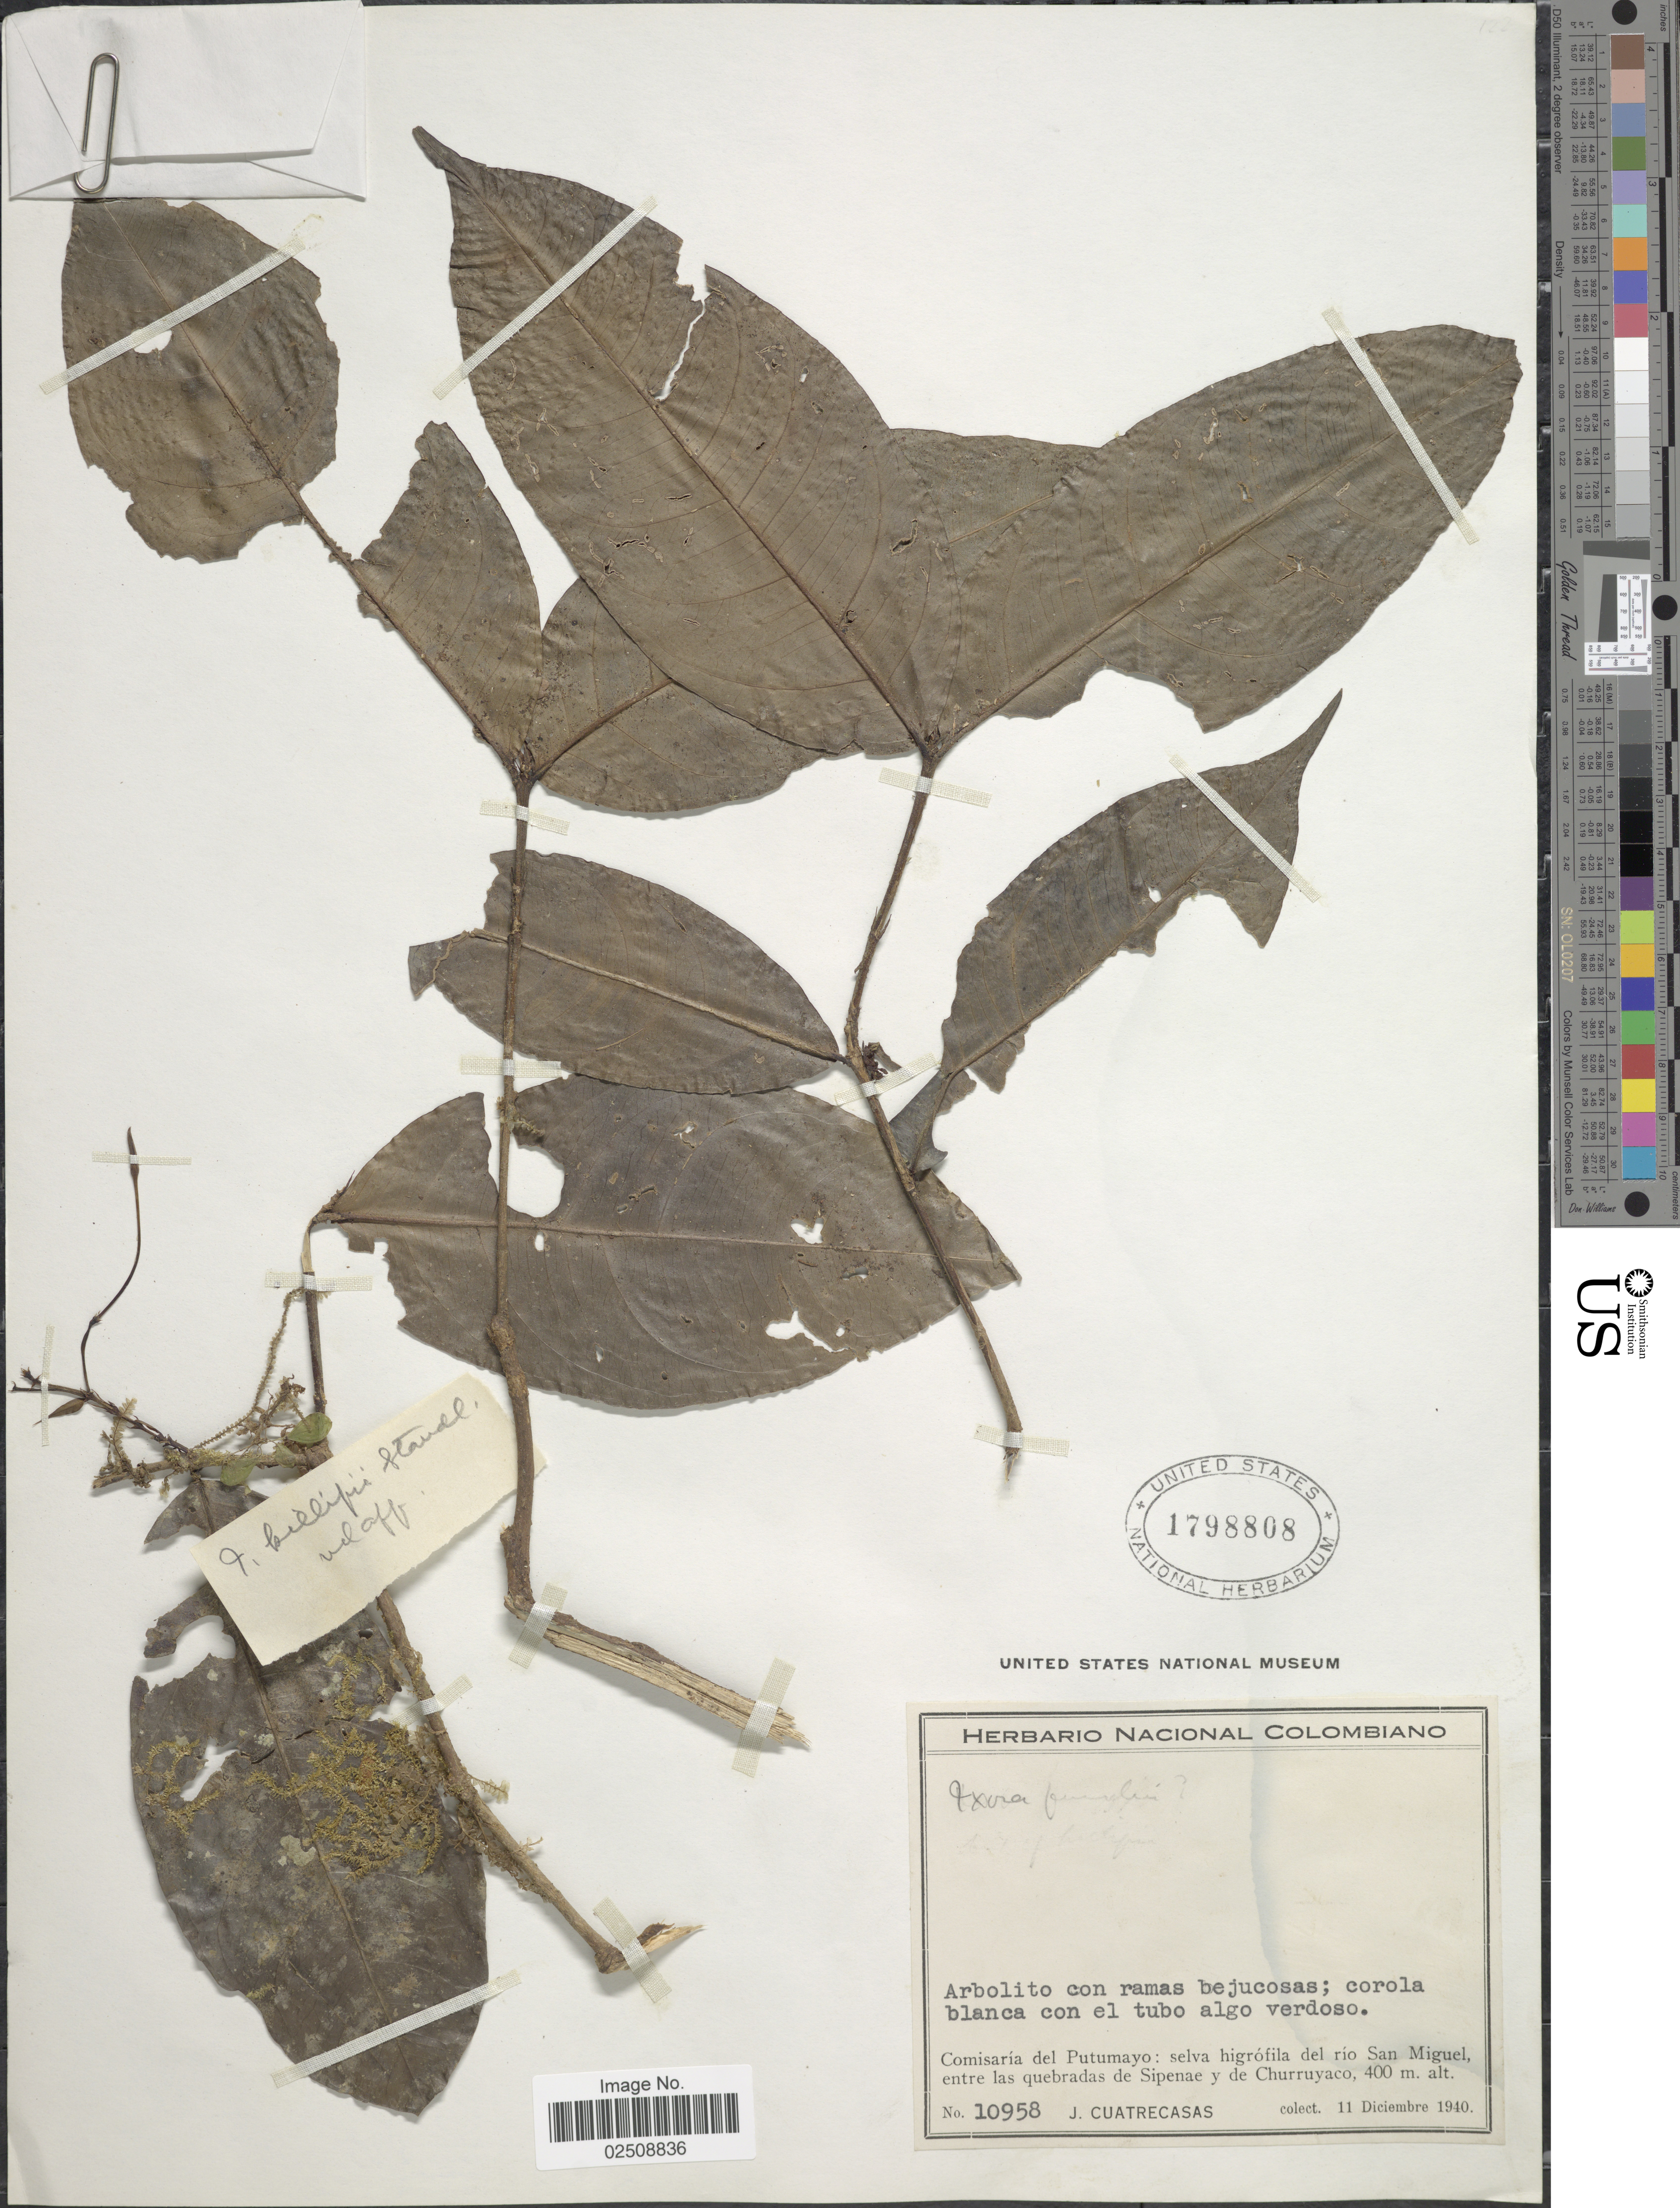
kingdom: Plantae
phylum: Tracheophyta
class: Magnoliopsida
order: Gentianales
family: Rubiaceae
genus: Ixora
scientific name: Ixora funckii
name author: Wernham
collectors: J. Cuatrecasas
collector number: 10958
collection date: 1940-12-11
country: Colombia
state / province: Putumayo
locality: Comisaria del Putumayo: selva higrofila del rio San Miguel, entre las quebradas de Sipenae y de Churruyaco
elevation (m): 400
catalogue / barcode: US 1798808